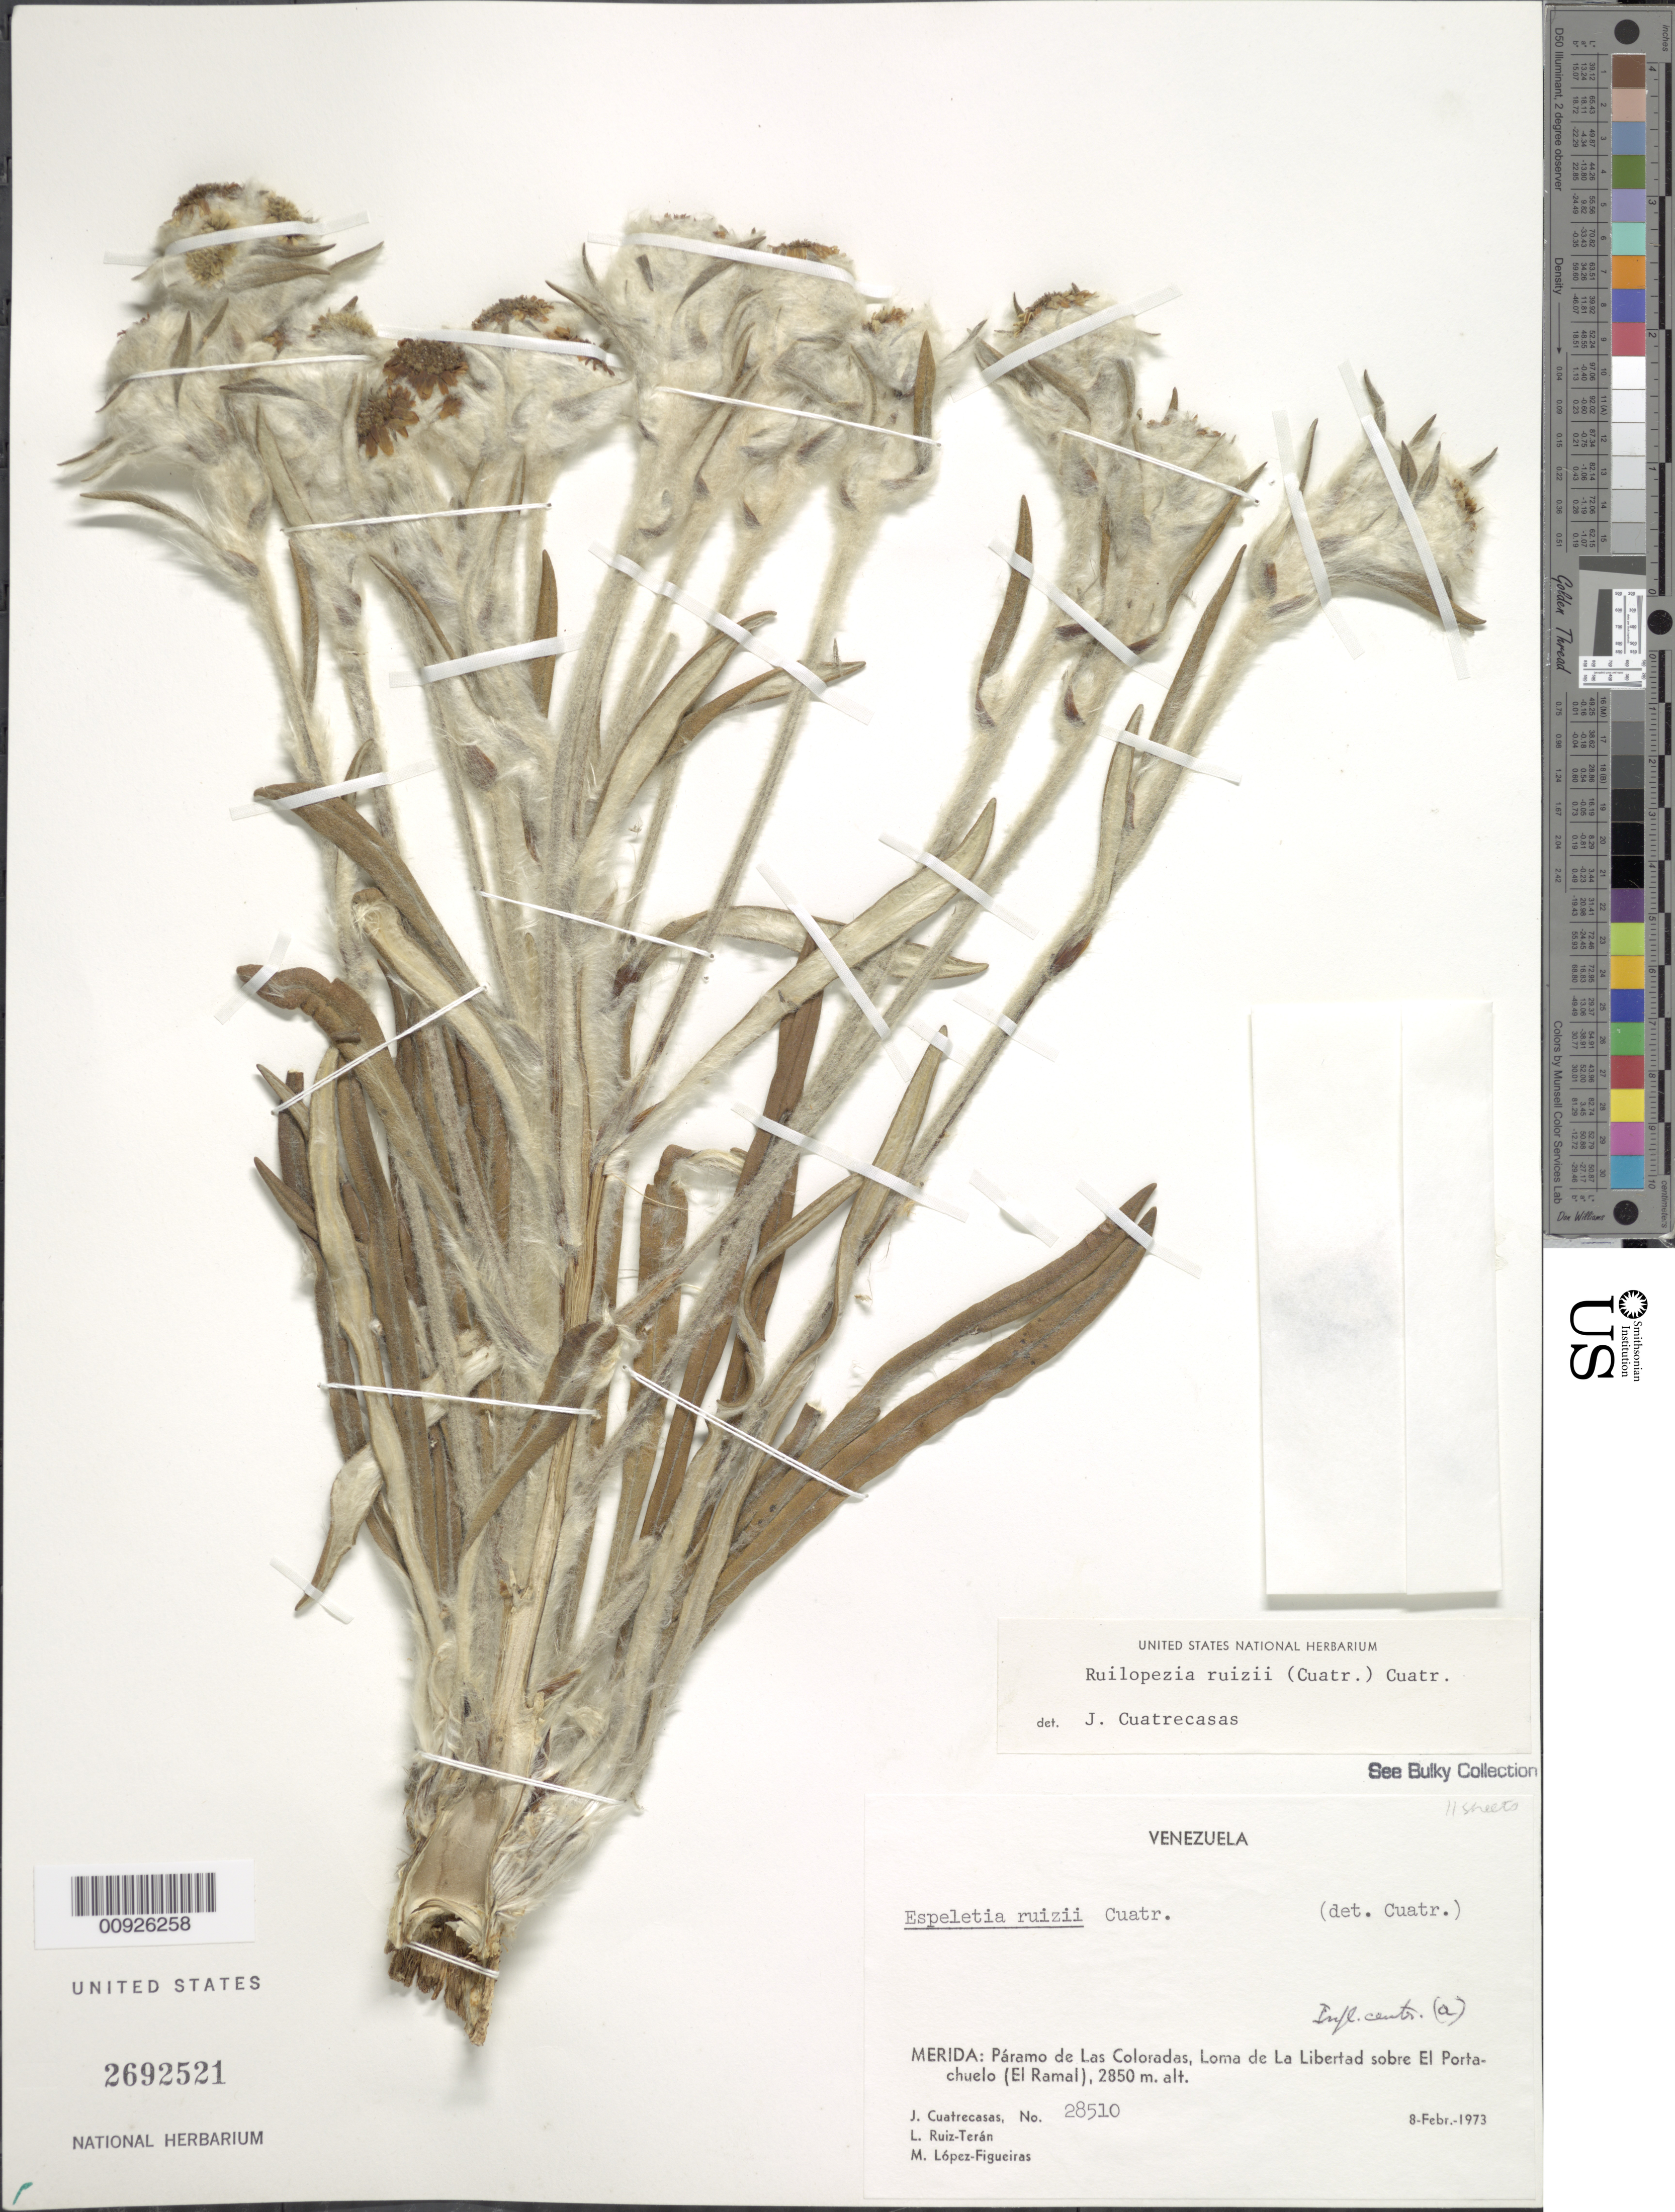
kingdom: Plantae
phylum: Tracheophyta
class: Magnoliopsida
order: Asterales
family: Asteraceae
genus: Ruilopezia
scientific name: Ruilopezia ruizii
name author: (Cuatrec.) Cuatrec.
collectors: J. Cuatrecasas, L. E. Ruíz-Terán & M. López Figueiras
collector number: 28510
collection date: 1973-02-08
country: Venezuela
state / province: Mérida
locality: Páramo de las Coloradas. Loma de la Libertad sobre El Portachuelo (El Ramal).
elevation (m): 2850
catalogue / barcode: US 2692521